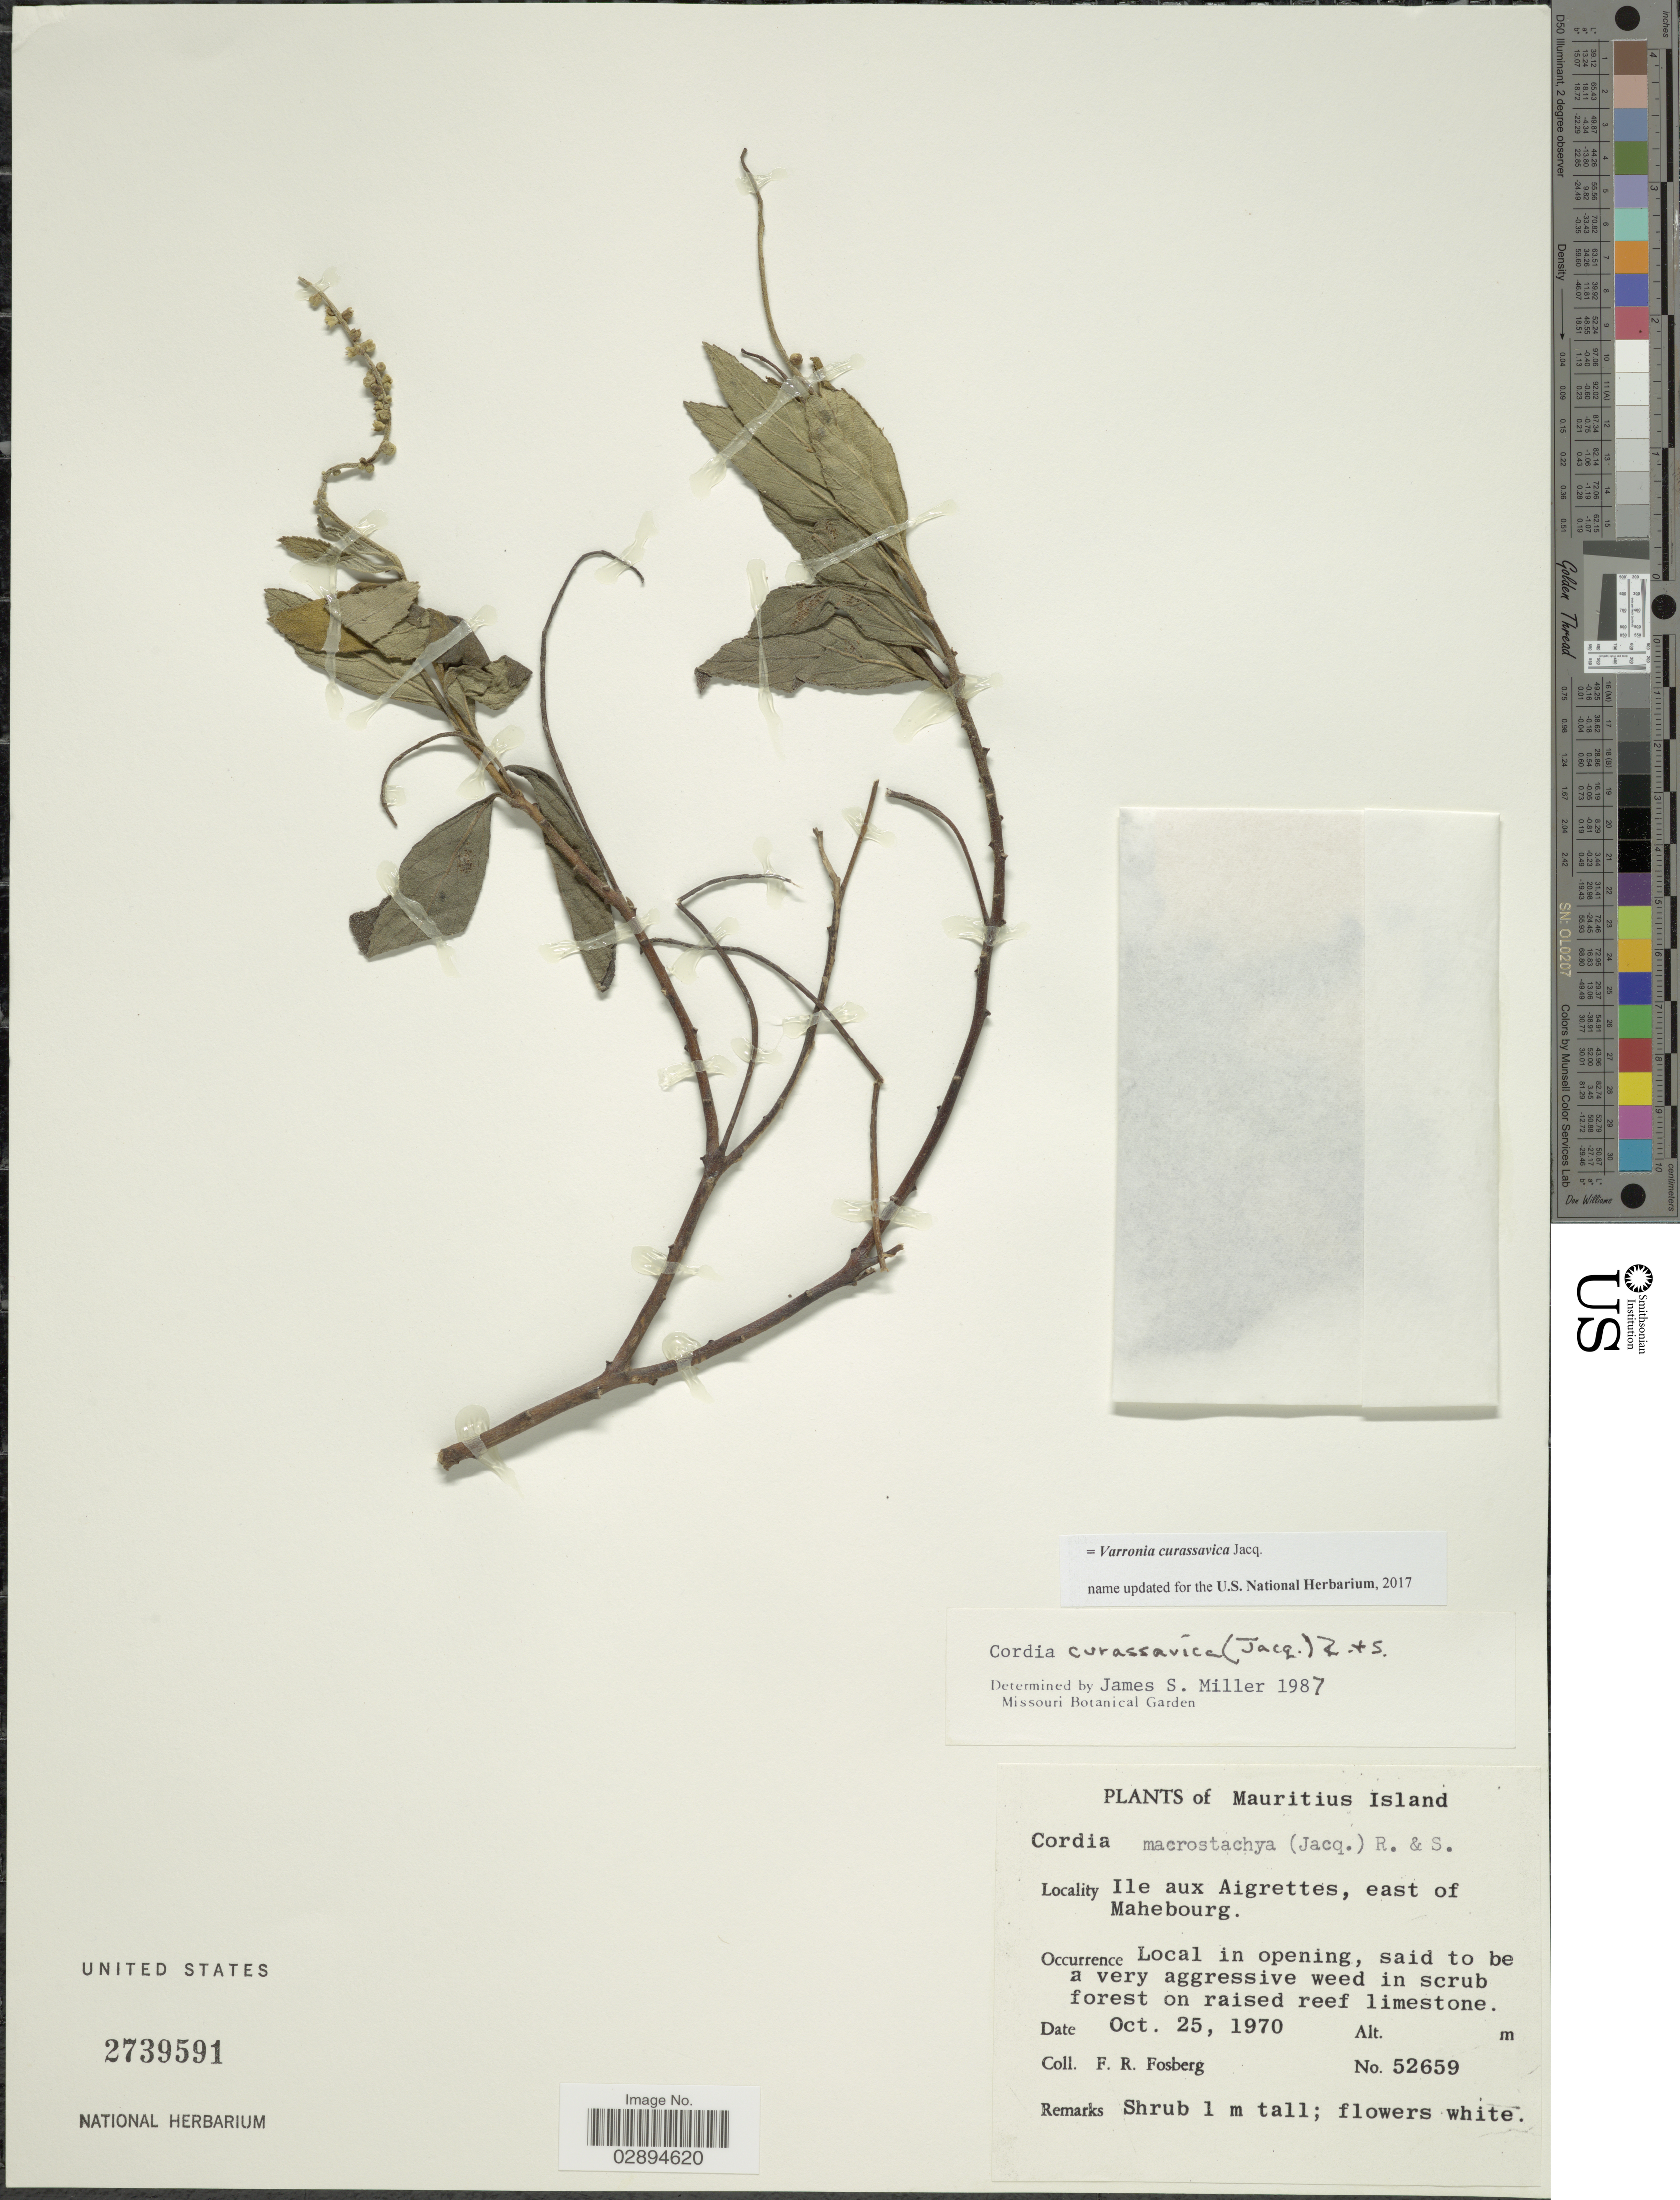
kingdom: Plantae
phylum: Tracheophyta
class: Magnoliopsida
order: Boraginales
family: Cordiaceae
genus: Varronia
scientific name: Varronia curassavica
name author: Jacq.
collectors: F. R. Fosberg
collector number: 52659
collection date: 1970-10-25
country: Mauritius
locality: Mauritius Island. Ile aux Aigrettes, east of Mahebourg.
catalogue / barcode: US 2739591